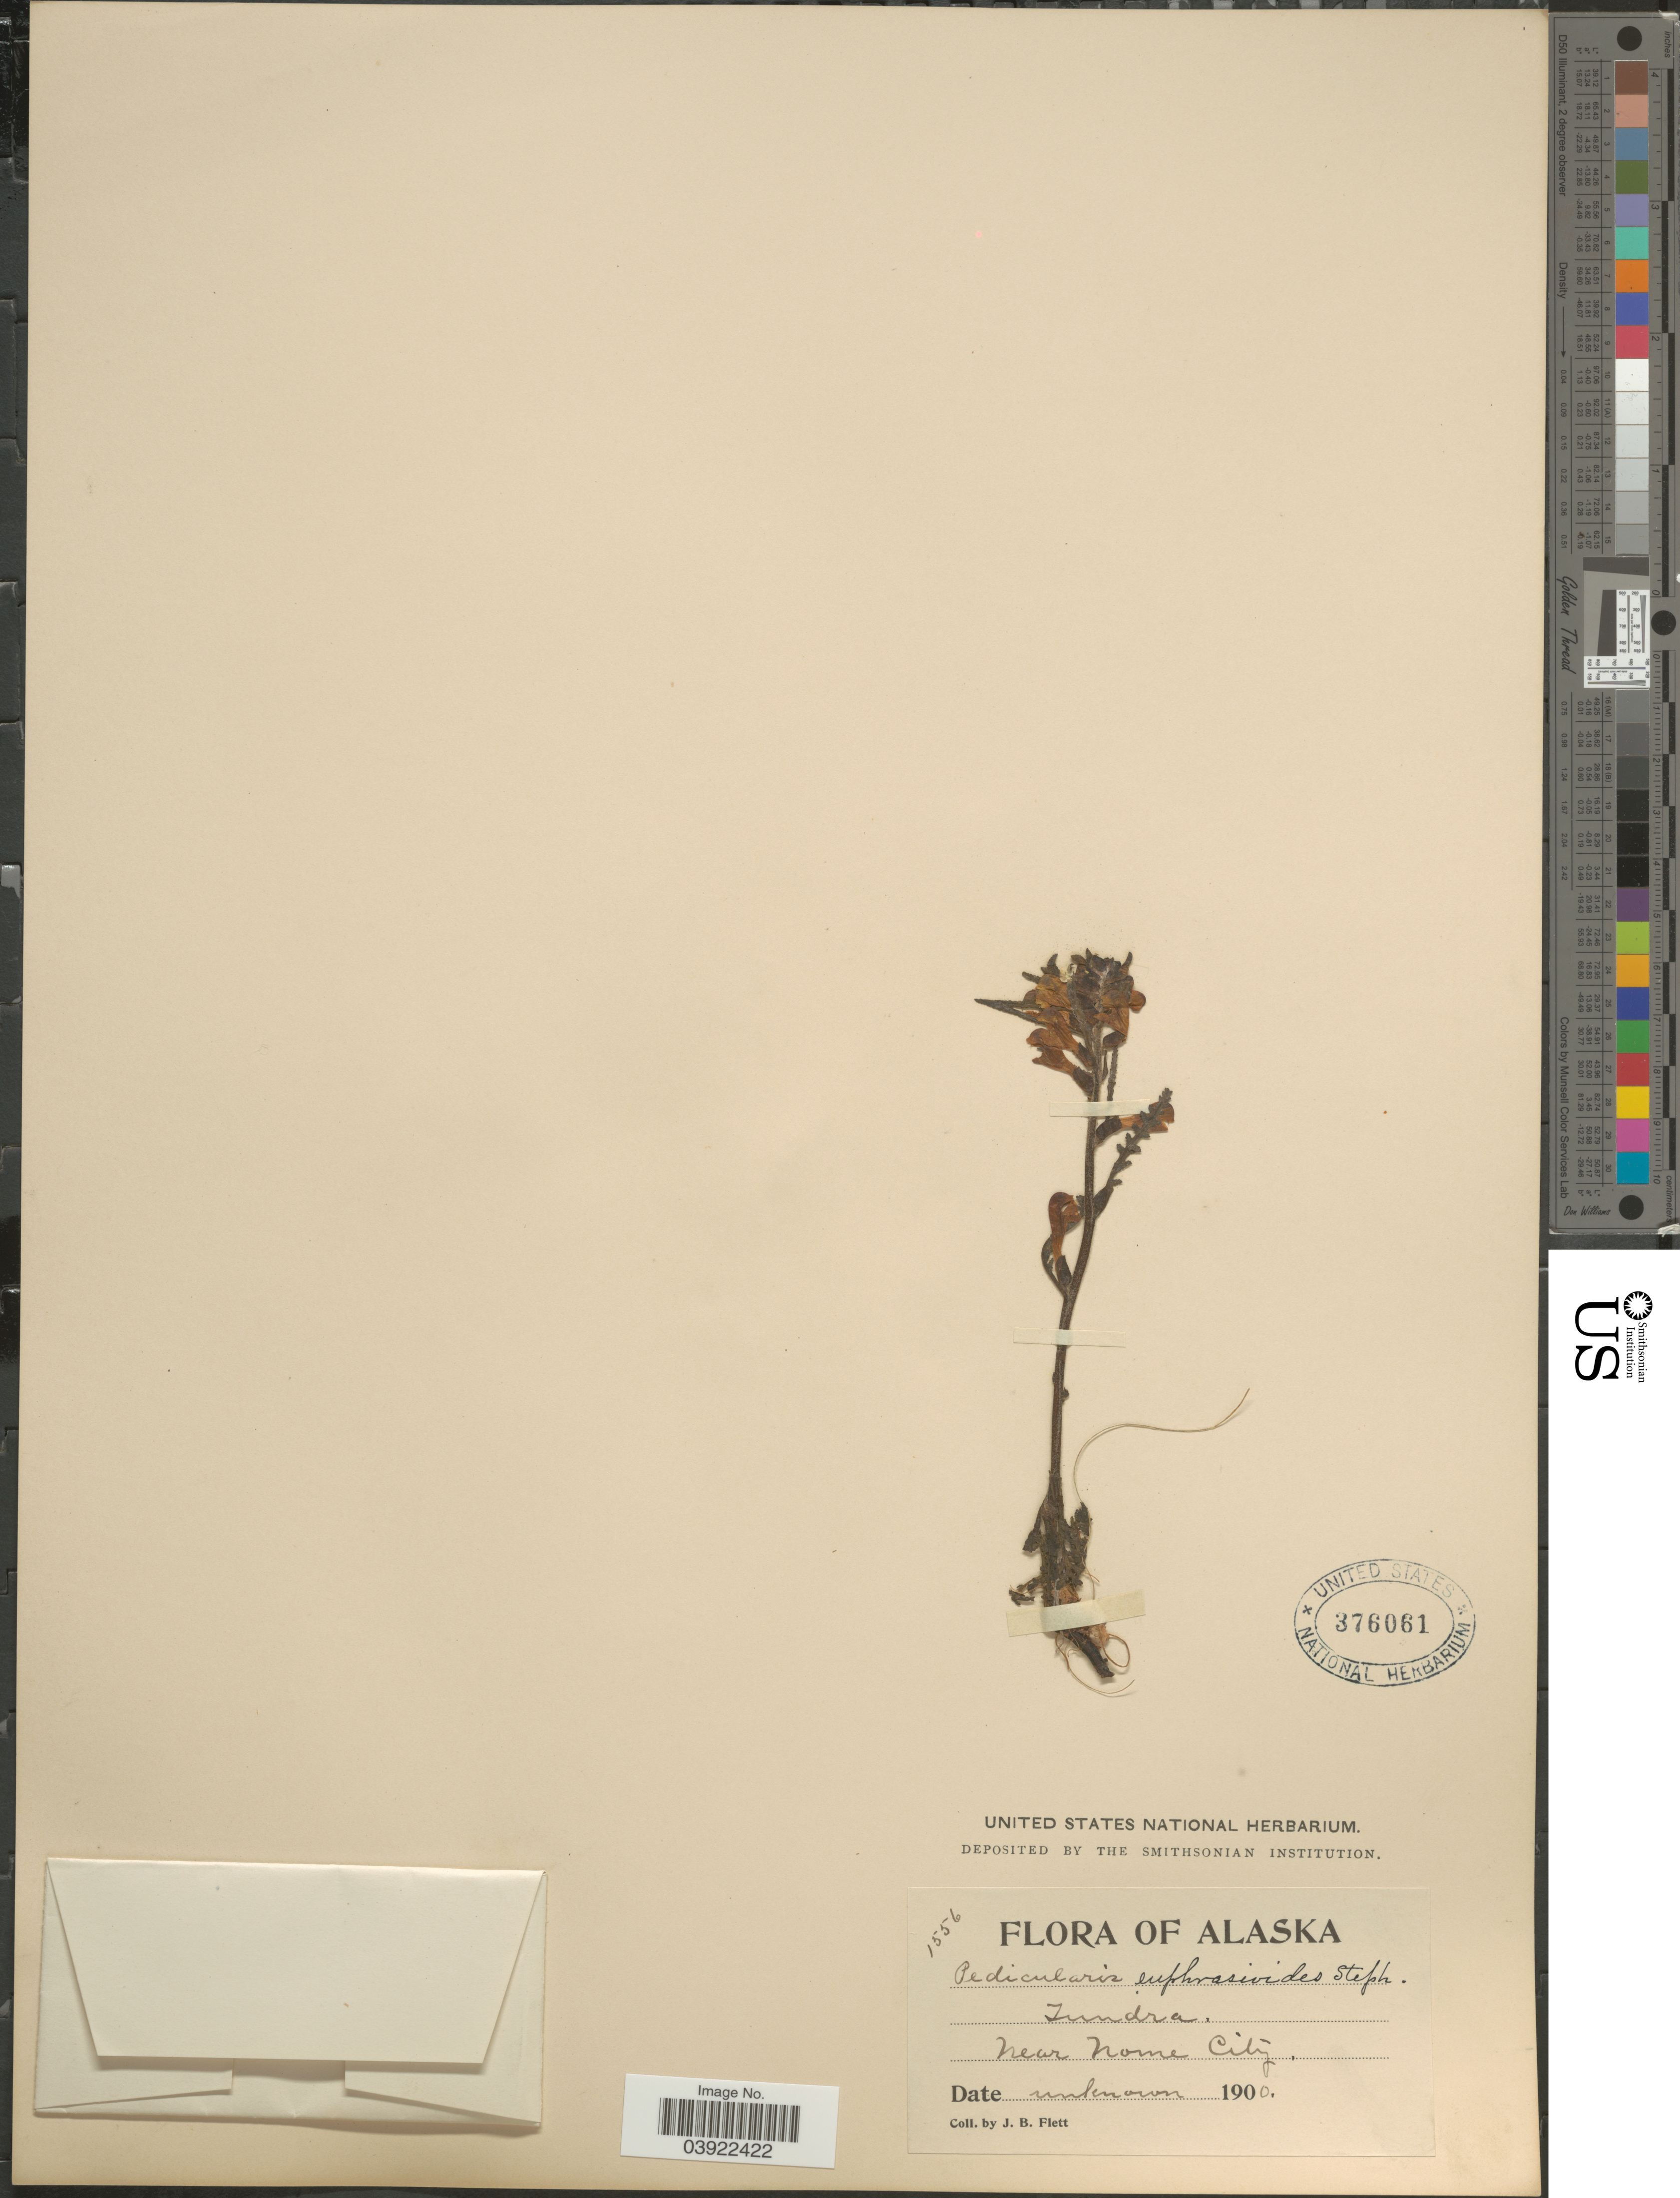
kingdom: Plantae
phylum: Tracheophyta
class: Magnoliopsida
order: Lamiales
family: Orobanchaceae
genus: Pedicularis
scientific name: Pedicularis labradorica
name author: Wirsing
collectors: J. Flett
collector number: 1556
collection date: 1900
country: United States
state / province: Alaska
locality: Near Nome City.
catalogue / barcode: US 376061